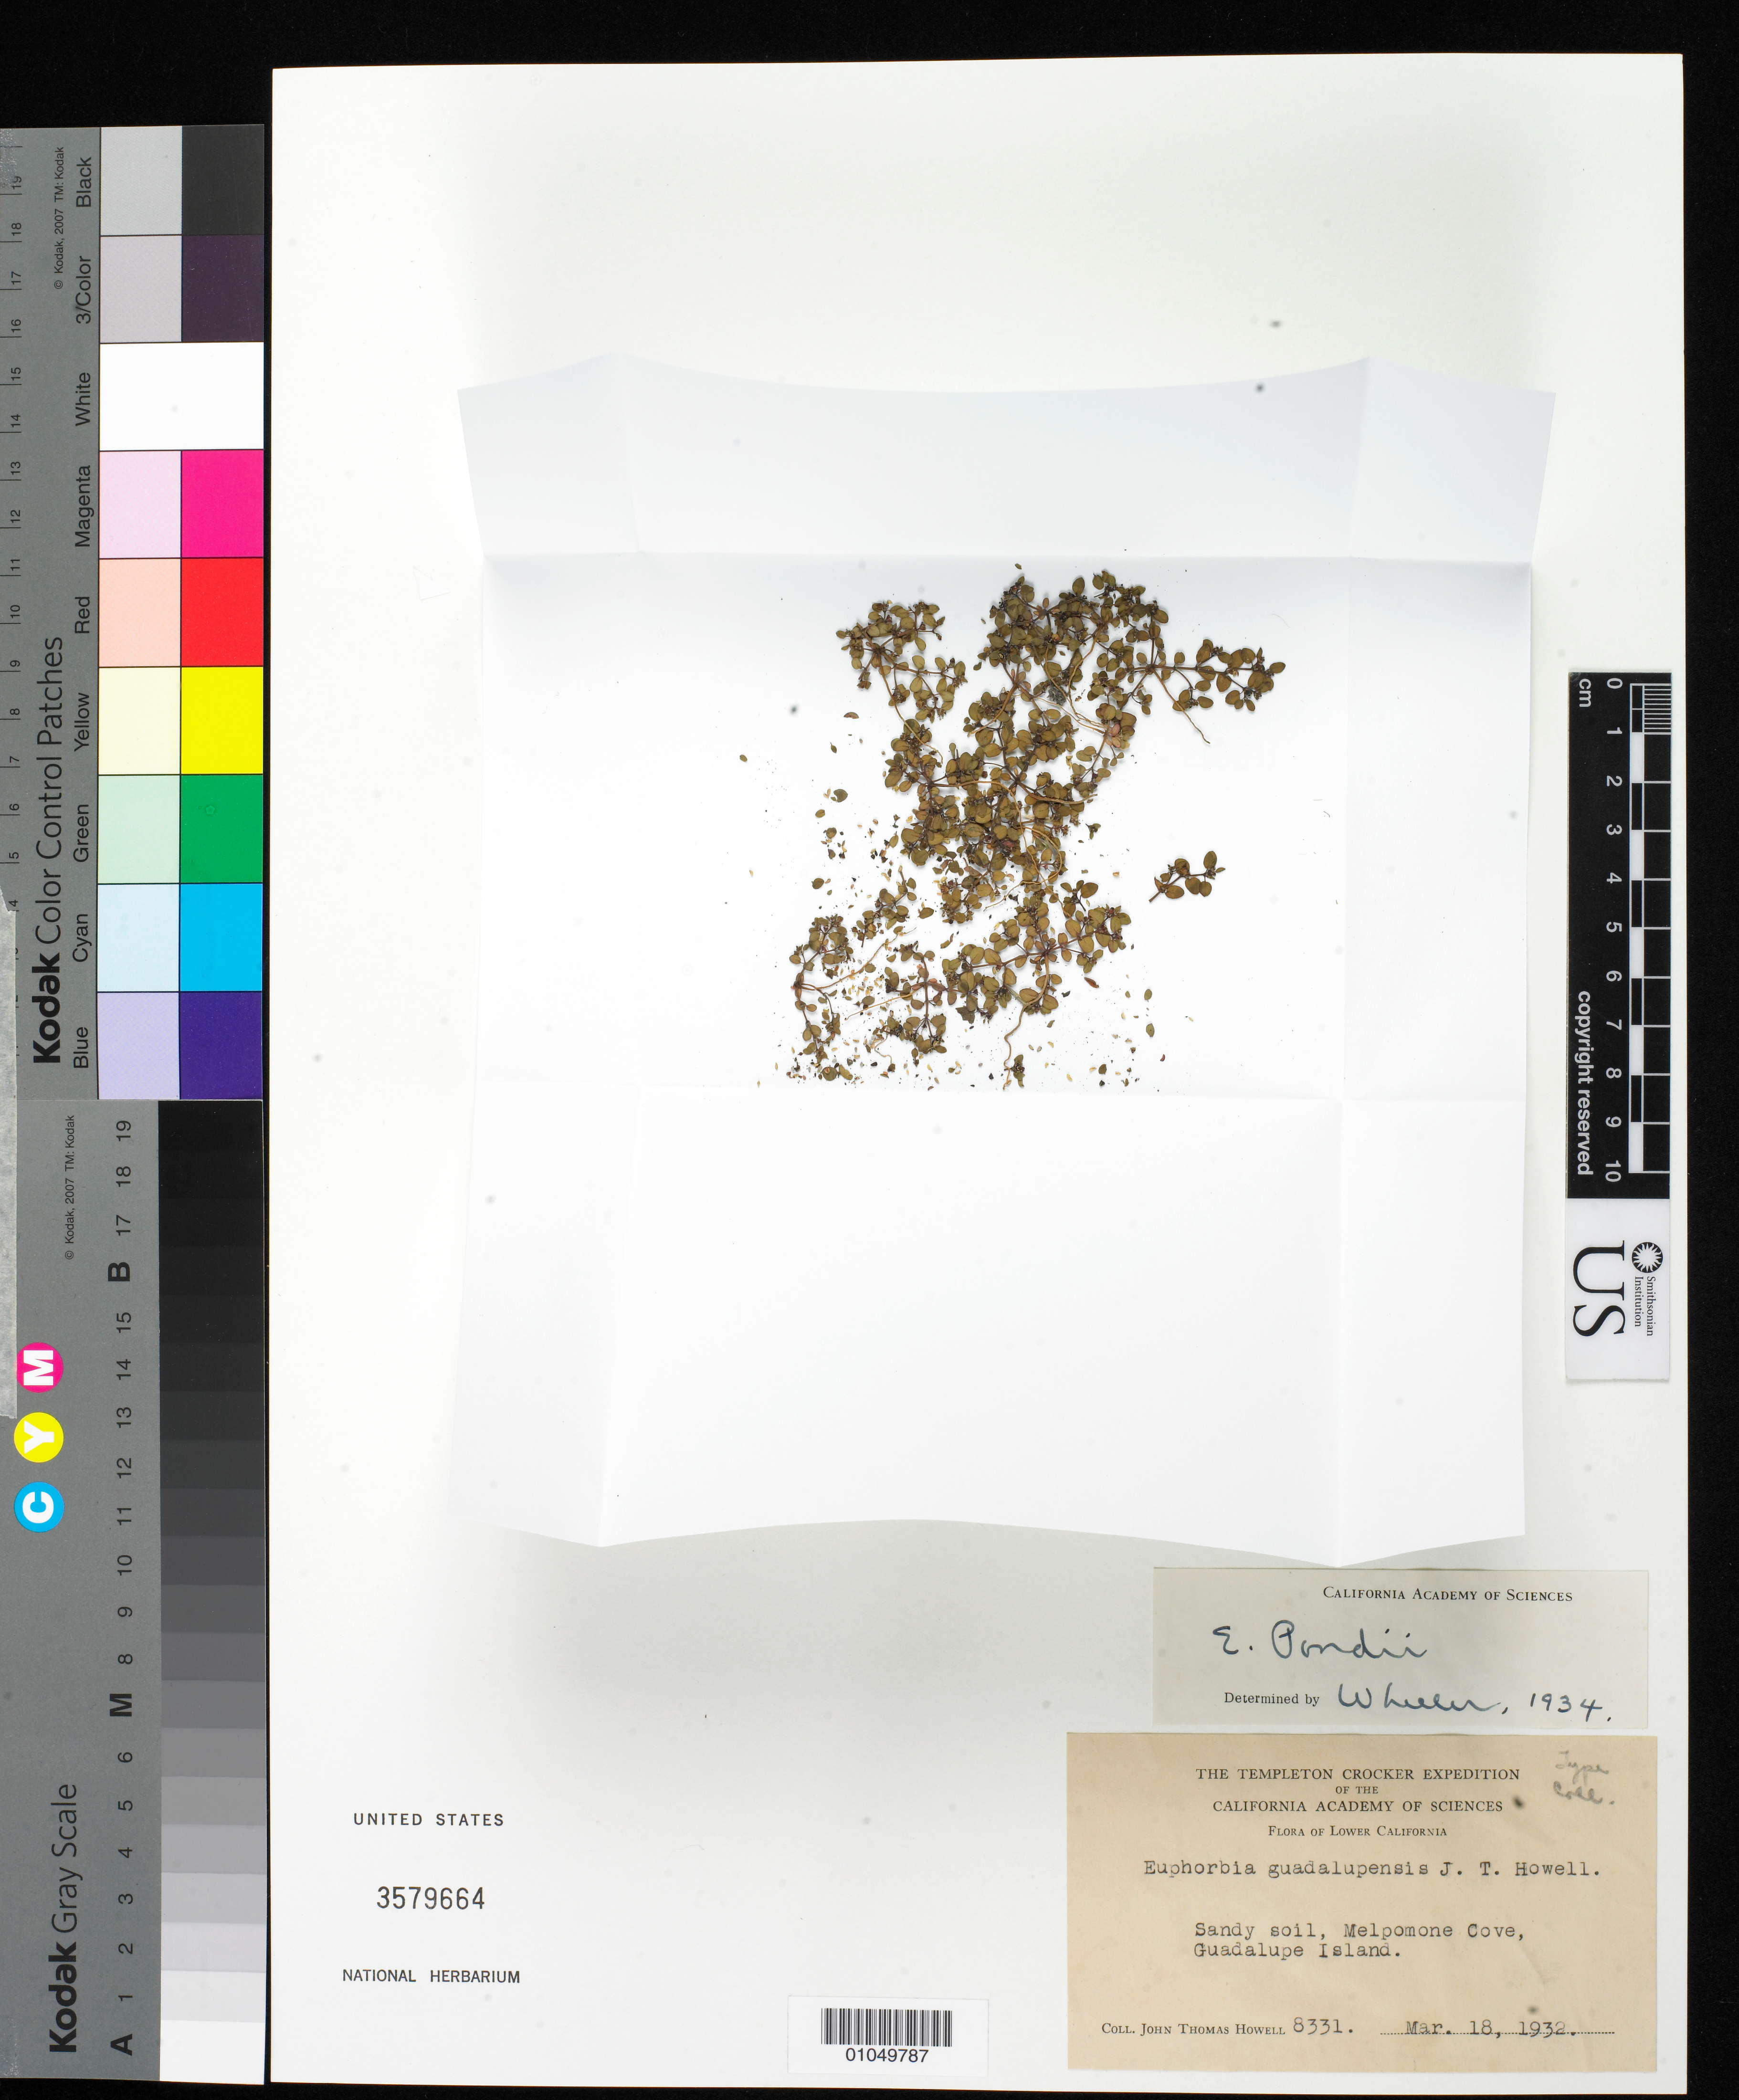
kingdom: Plantae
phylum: Tracheophyta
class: Magnoliopsida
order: Malpighiales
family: Euphorbiaceae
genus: Euphorbia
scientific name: Euphorbia guadalupensis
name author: J.T. Howell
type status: Isotype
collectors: J. T. Howell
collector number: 8331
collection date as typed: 18 Mar 1932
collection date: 1932-03-18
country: Mexico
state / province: Baja California Norte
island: Guadalupe Island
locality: Melpomone Cove, Guadalupe Island.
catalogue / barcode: US 3579664